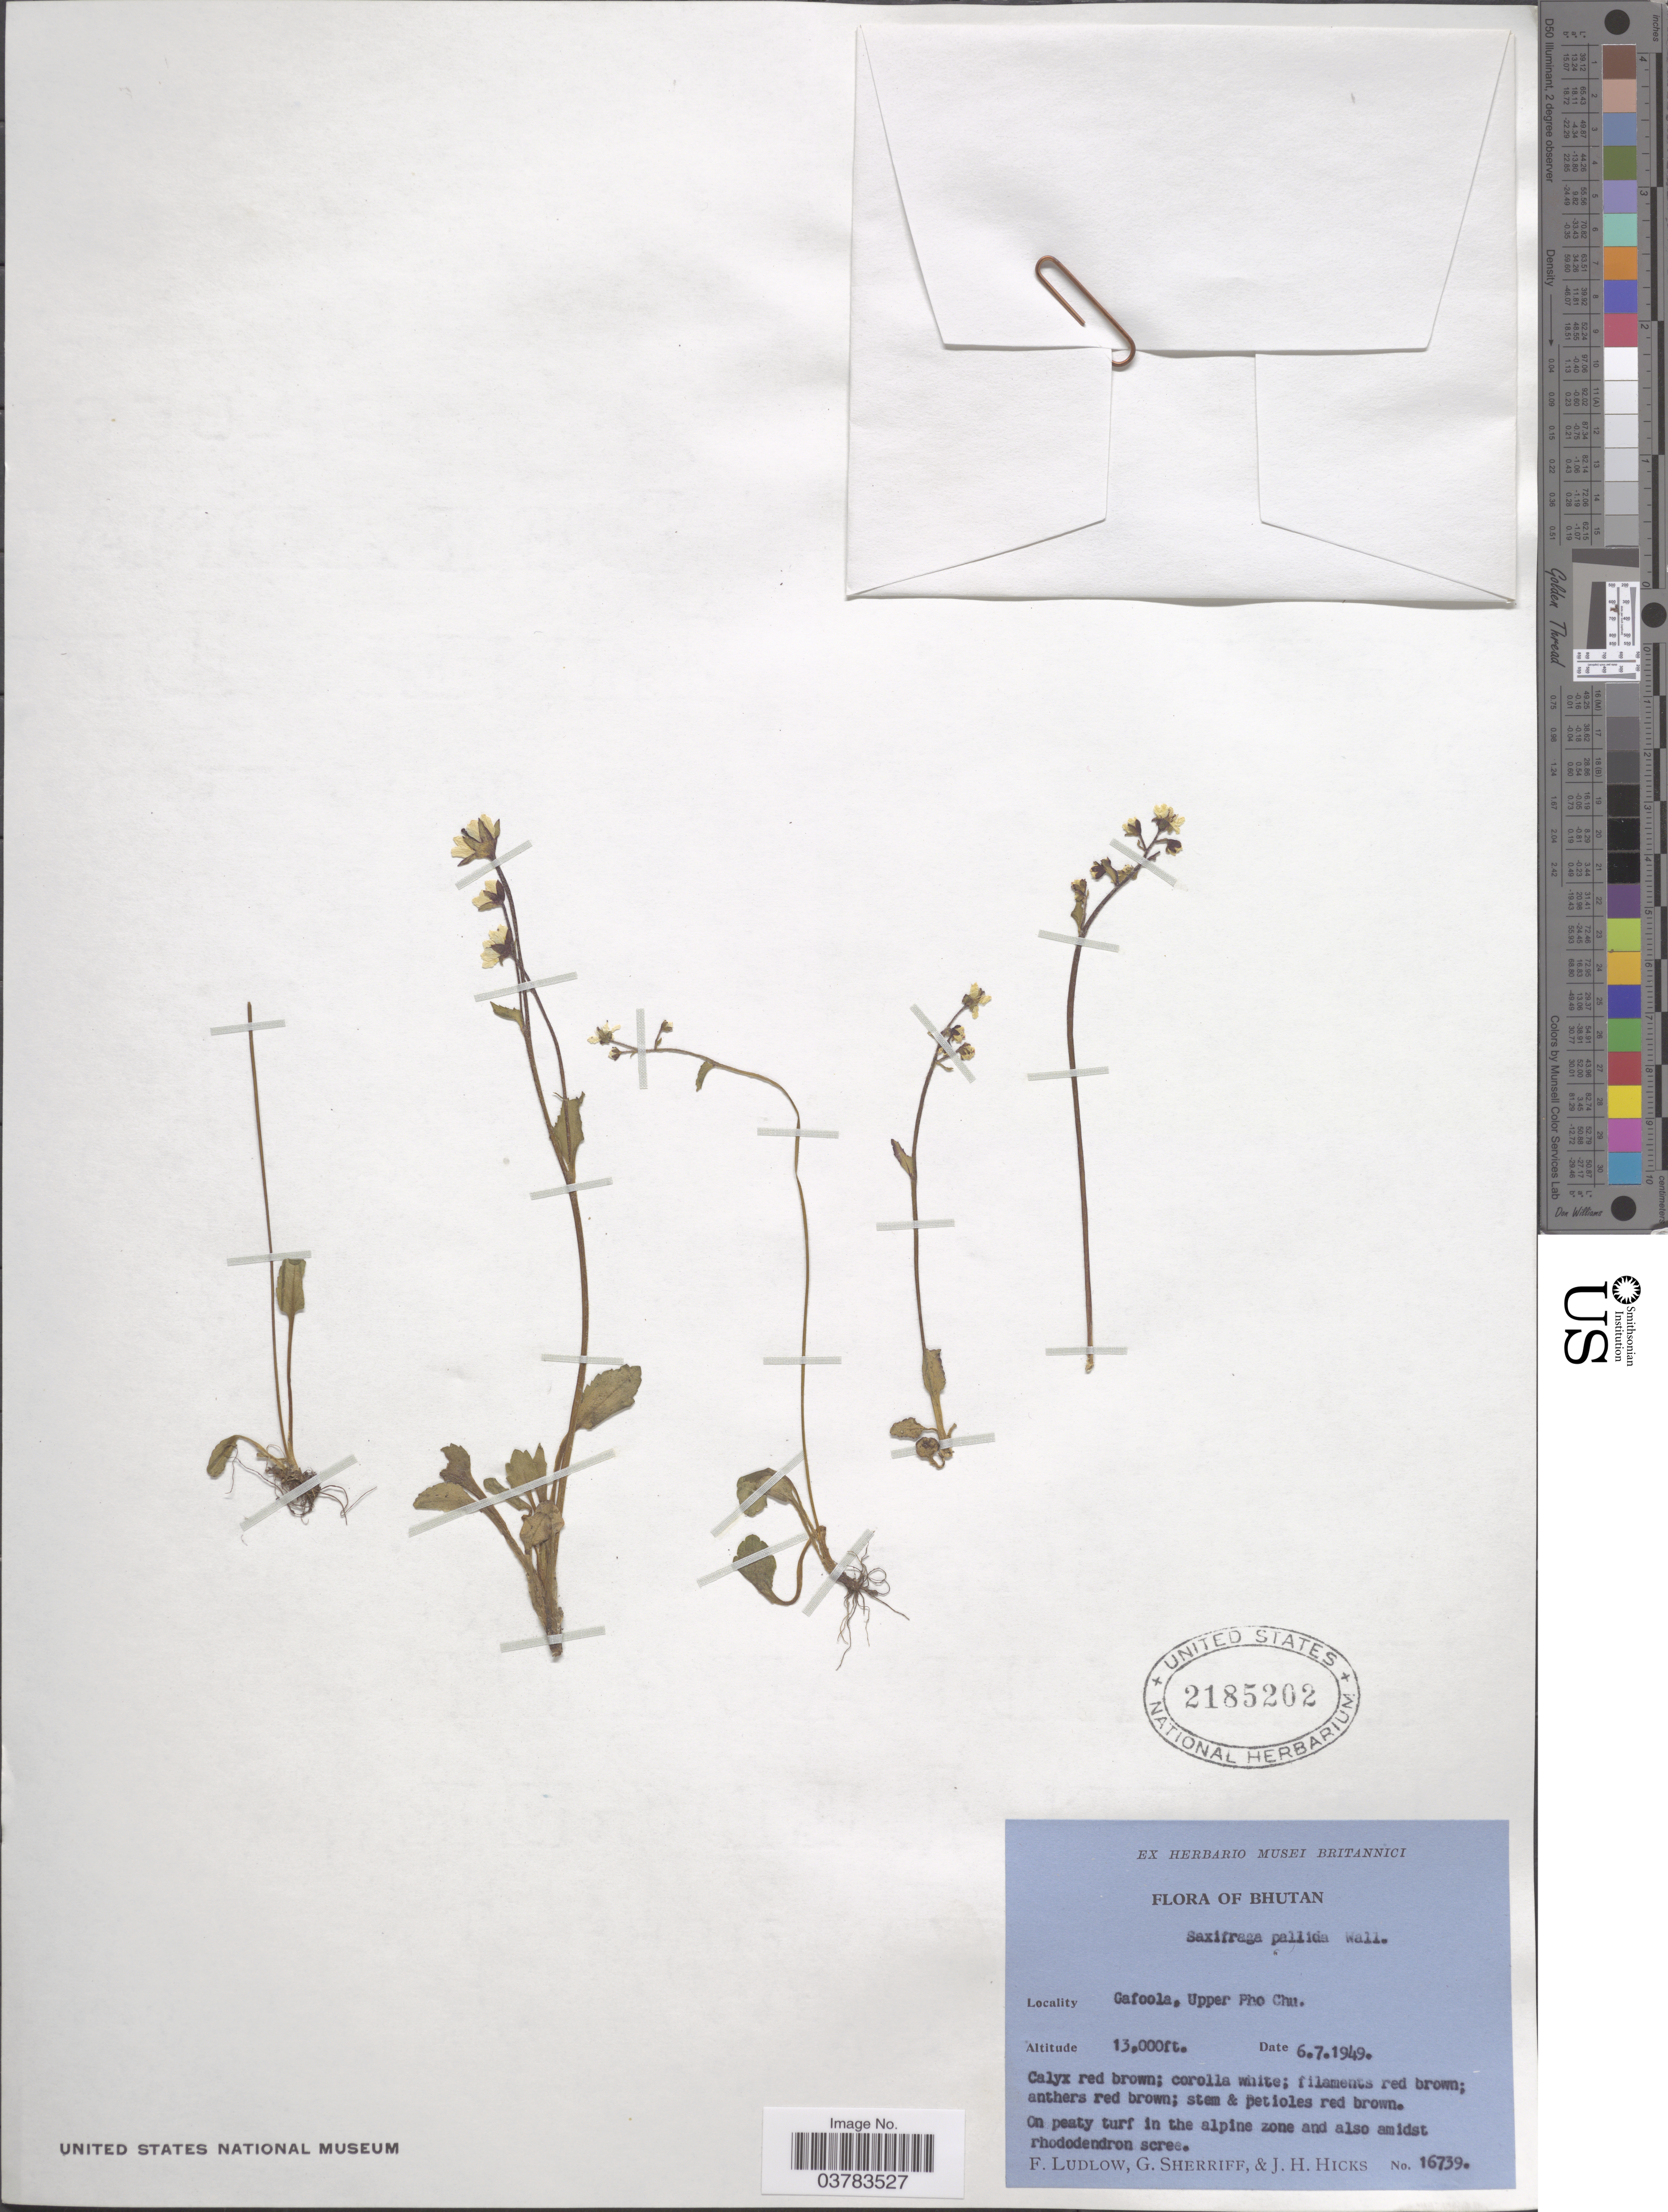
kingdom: Plantae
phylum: Tracheophyta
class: Magnoliopsida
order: Saxifragales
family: Saxifragaceae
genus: Micranthes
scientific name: Micranthes pallida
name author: (Wall. ex Ser.) Losinsk.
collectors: F. Ludlow, G. Sherriff & J. H. Hicks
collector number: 16739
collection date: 1949-07-06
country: Bhutan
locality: Gafoola, Upper Pho Chu.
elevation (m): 3962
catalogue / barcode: US 2185202